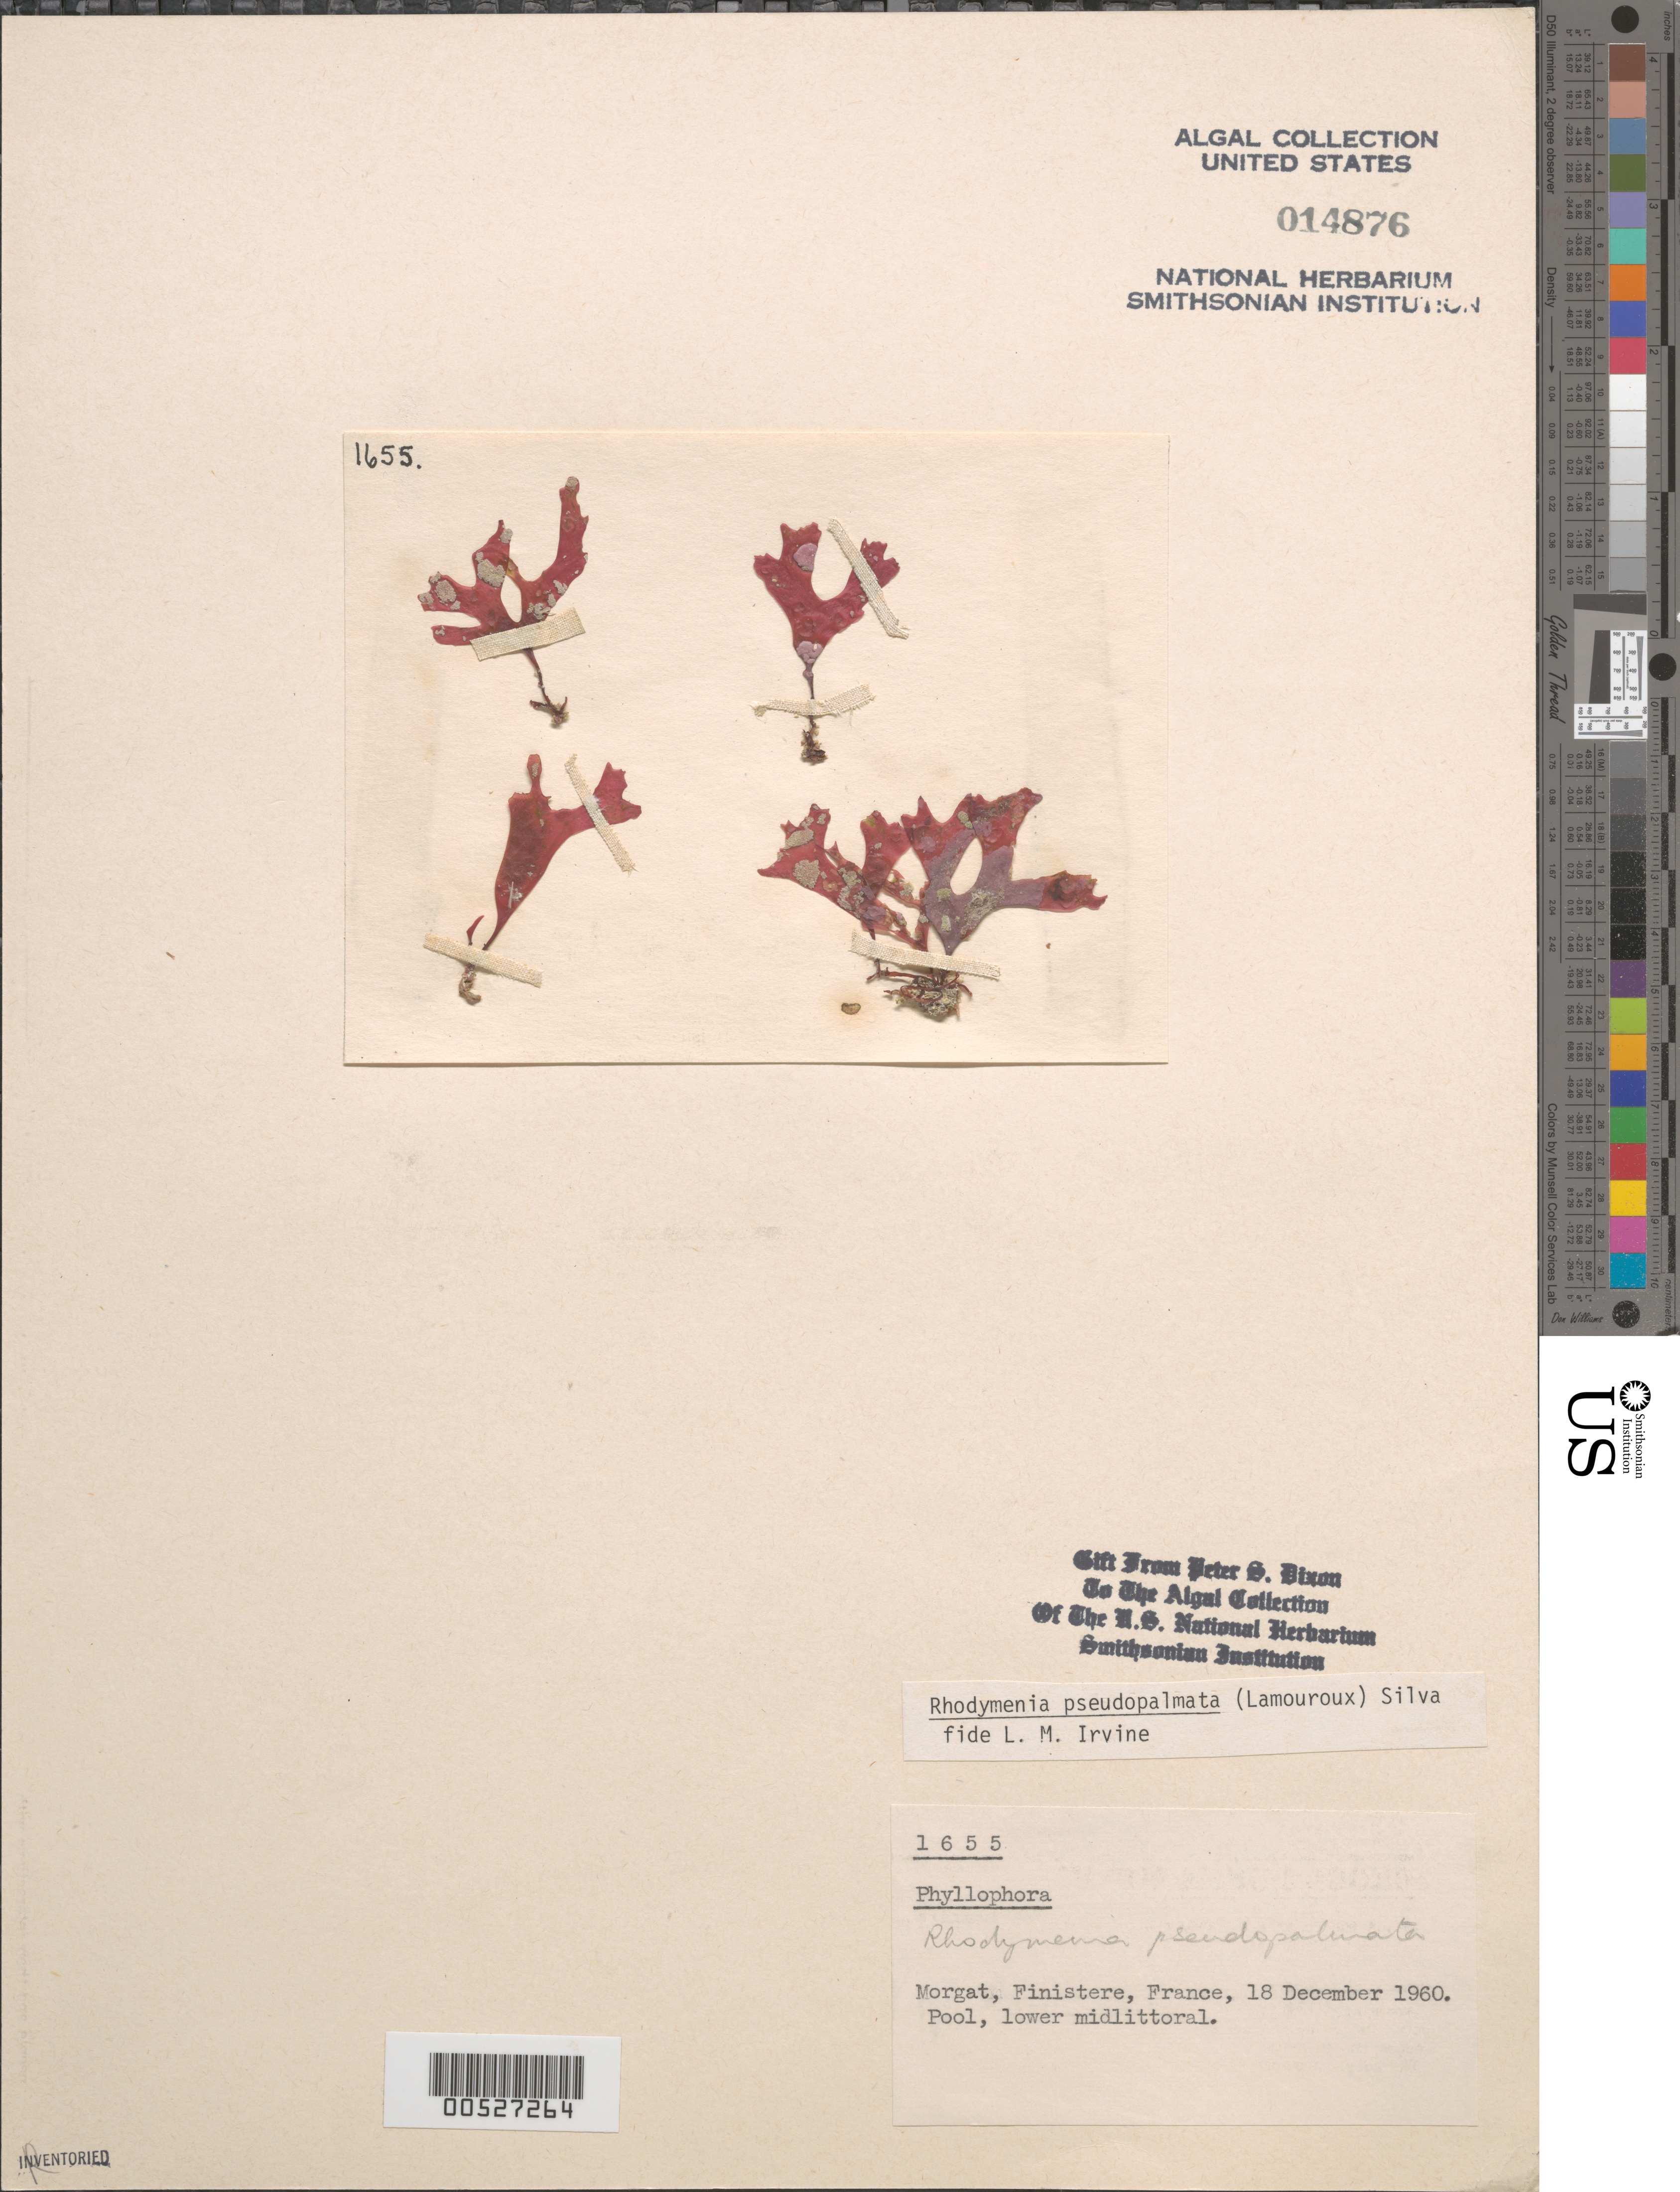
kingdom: Plantae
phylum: Rhodophyta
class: Florideophyceae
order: Rhodymeniales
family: Rhodymeniaceae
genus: Rhodymenia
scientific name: Rhodymenia pseudopalmata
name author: (J.V.Lamouroux) P.C. Silva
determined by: Irvine, L. M.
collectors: P. S. Dixon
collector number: PSD 1655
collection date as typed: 18 Dec 1960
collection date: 1960-12-18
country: France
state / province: Bretagne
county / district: Finistère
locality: Morgat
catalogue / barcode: US 14876